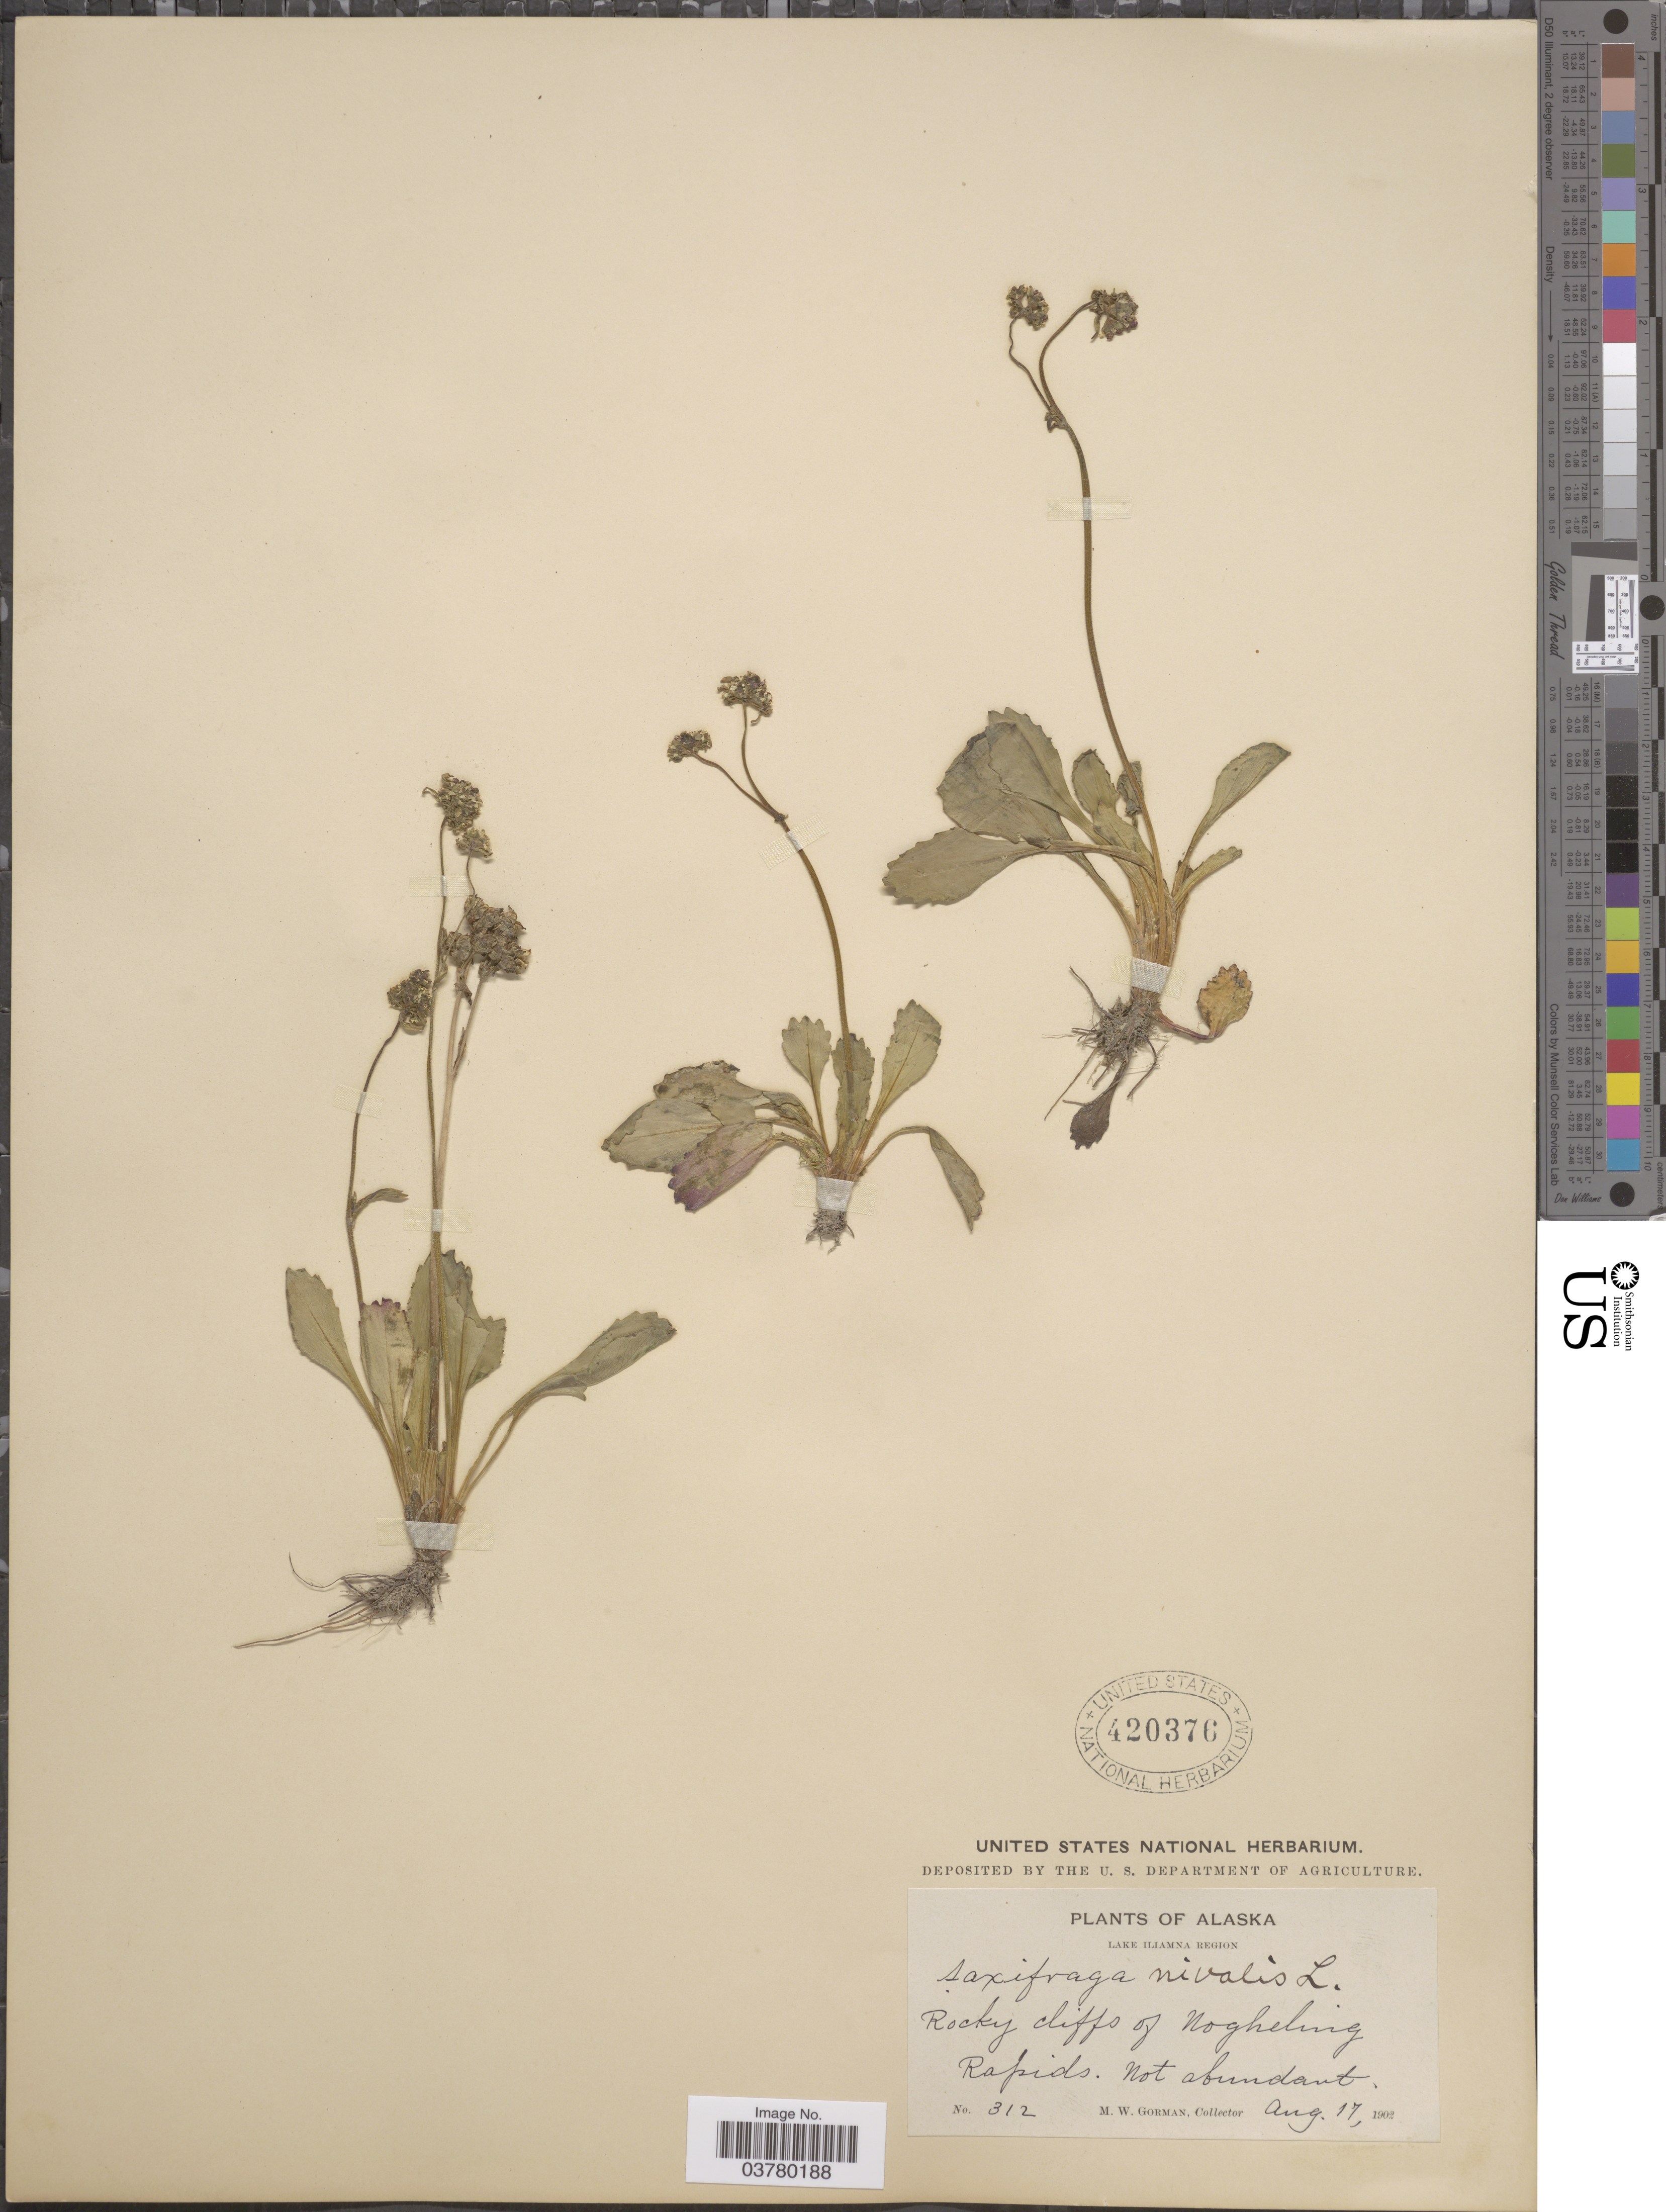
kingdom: Plantae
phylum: Tracheophyta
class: Magnoliopsida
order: Saxifragales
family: Saxifragaceae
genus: Micranthes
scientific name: Micranthes nivalis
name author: (L.) Small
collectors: M. W. Gorman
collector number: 312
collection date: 1902-08-17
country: United States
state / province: Alaska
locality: Lake Iliamna Region. Rocky cliffs of Nogheling Rapids.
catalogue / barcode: US 420376